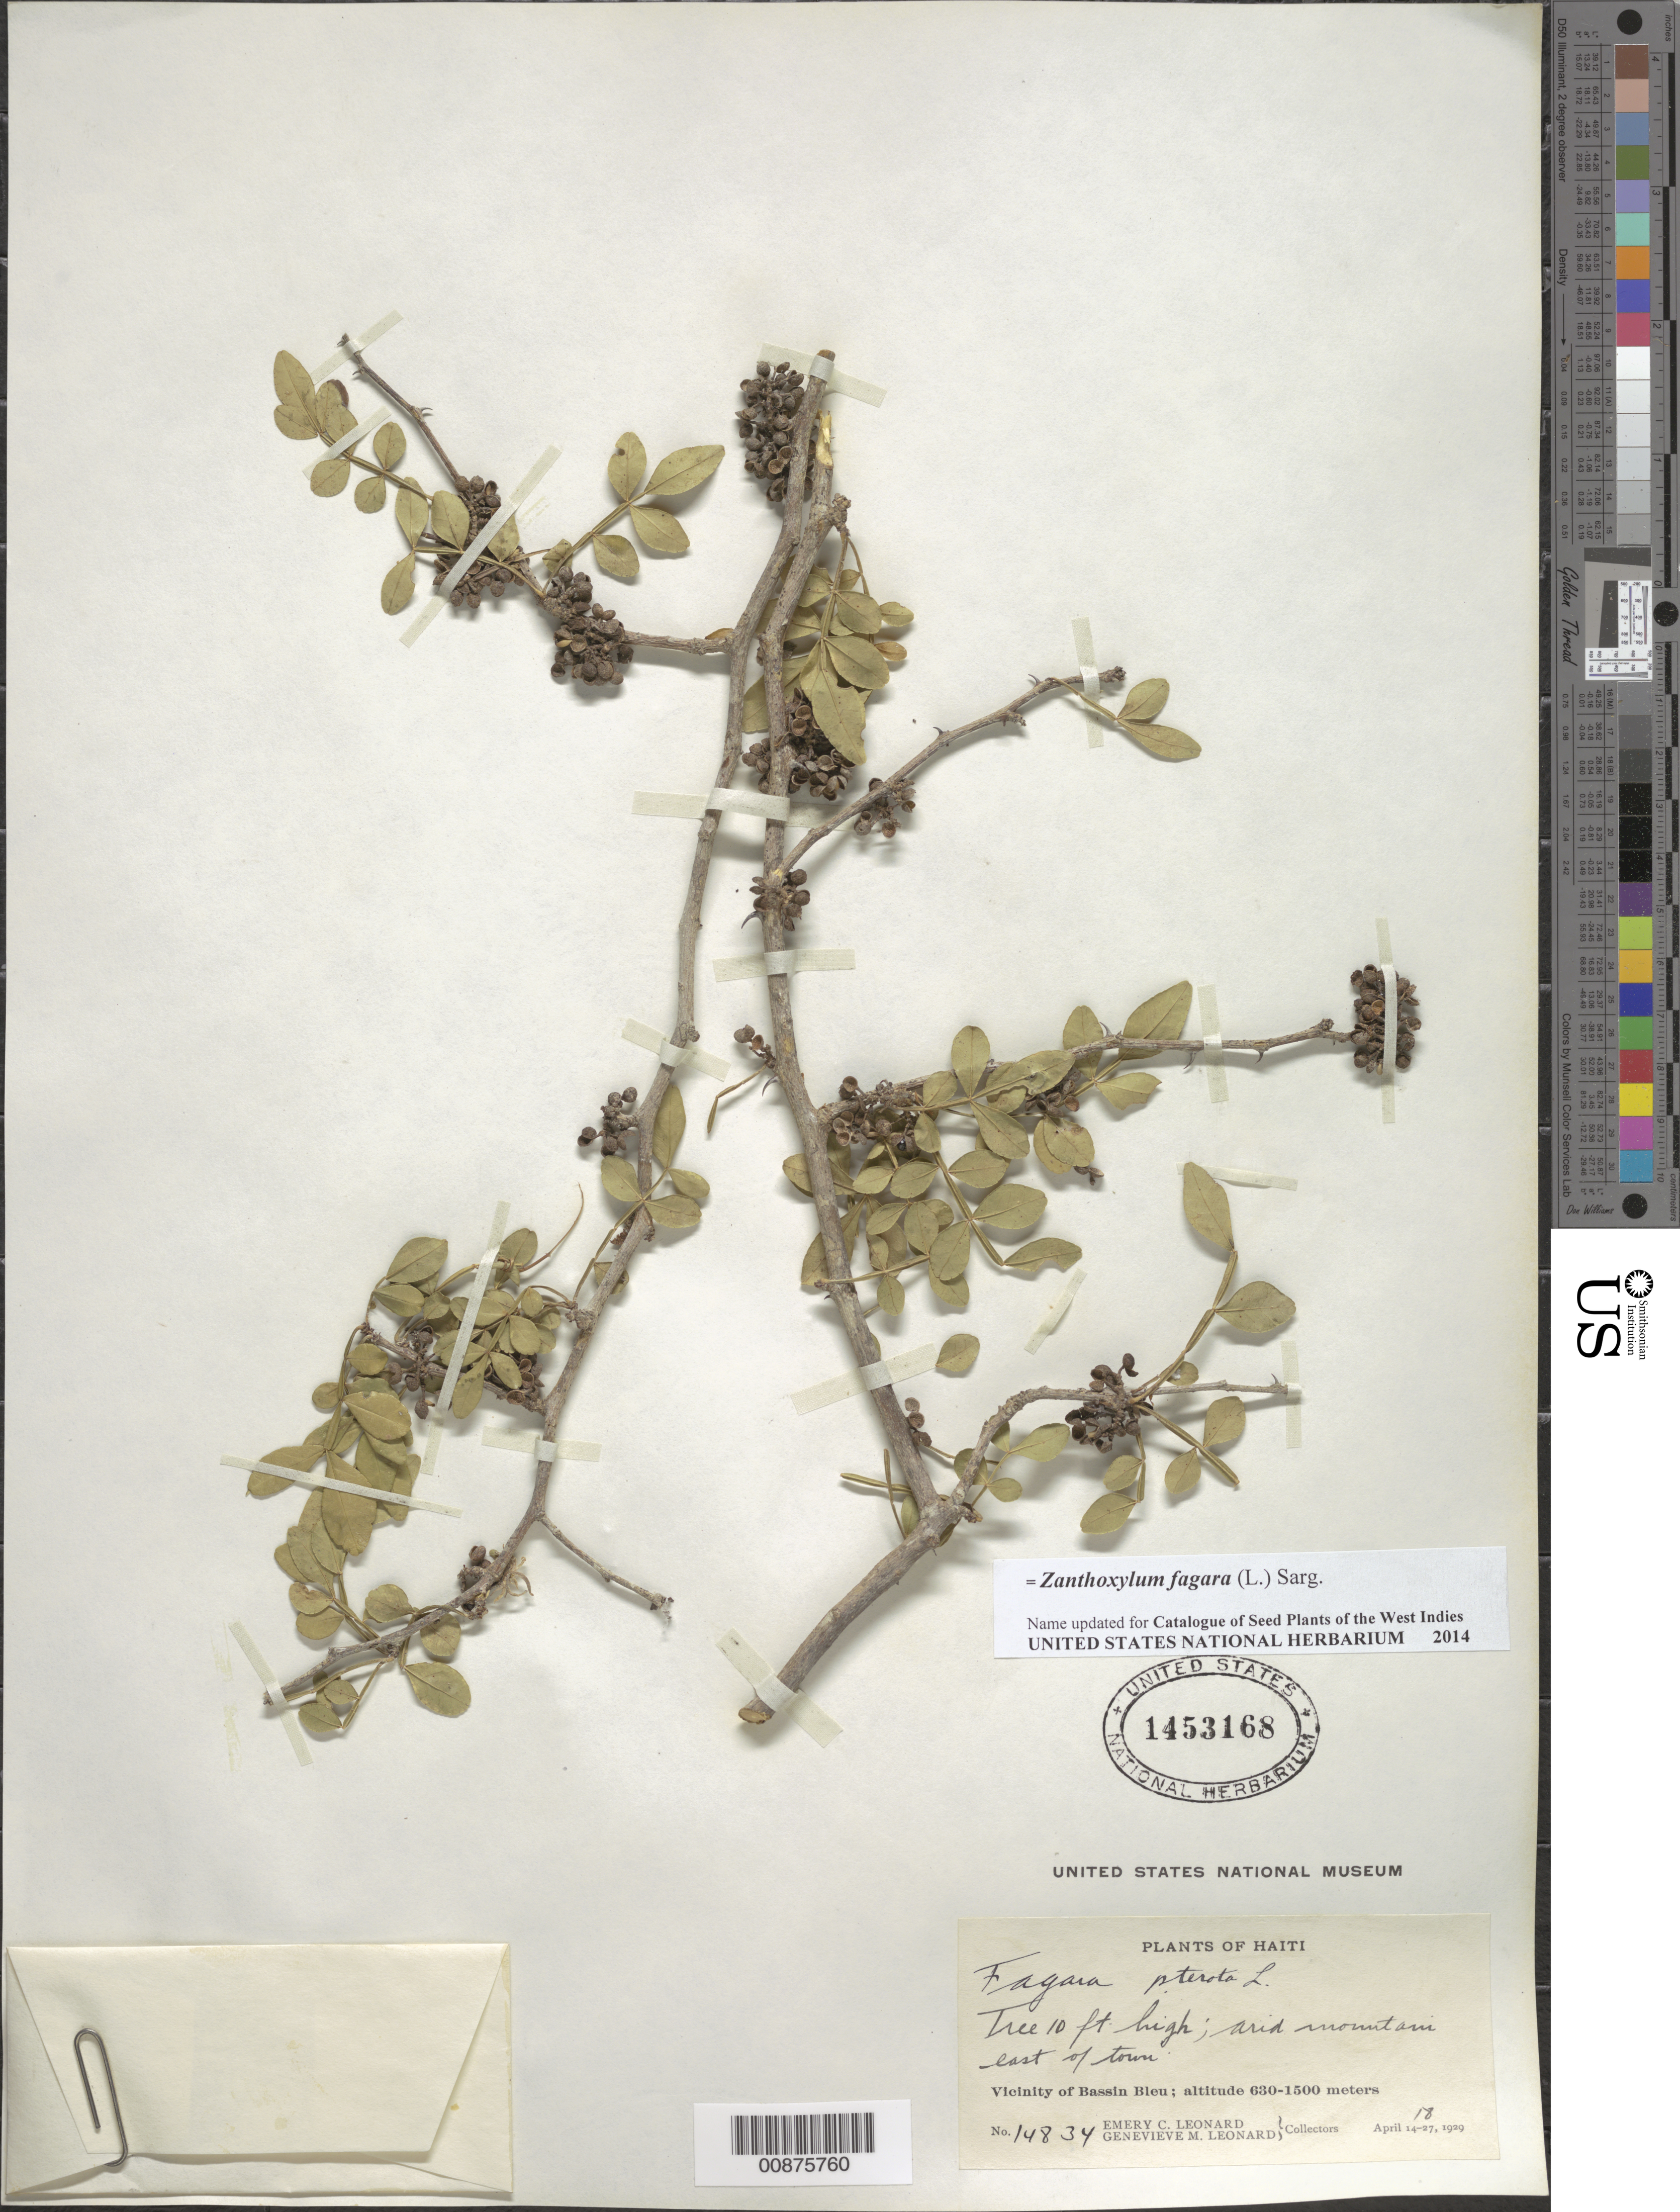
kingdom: Plantae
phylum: Tracheophyta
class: Magnoliopsida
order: Sapindales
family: Rutaceae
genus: Zanthoxylum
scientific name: Zanthoxylum fagara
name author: (L.) Sarg.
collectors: E. C. Leonard & G. M. Leonard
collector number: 14834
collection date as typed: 18 Apr 1929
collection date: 1929-04-18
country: Haiti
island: Hispaniola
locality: Vicinity of Bassin Bleu, E of town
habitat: Arid mountain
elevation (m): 630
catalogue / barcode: US 1453168